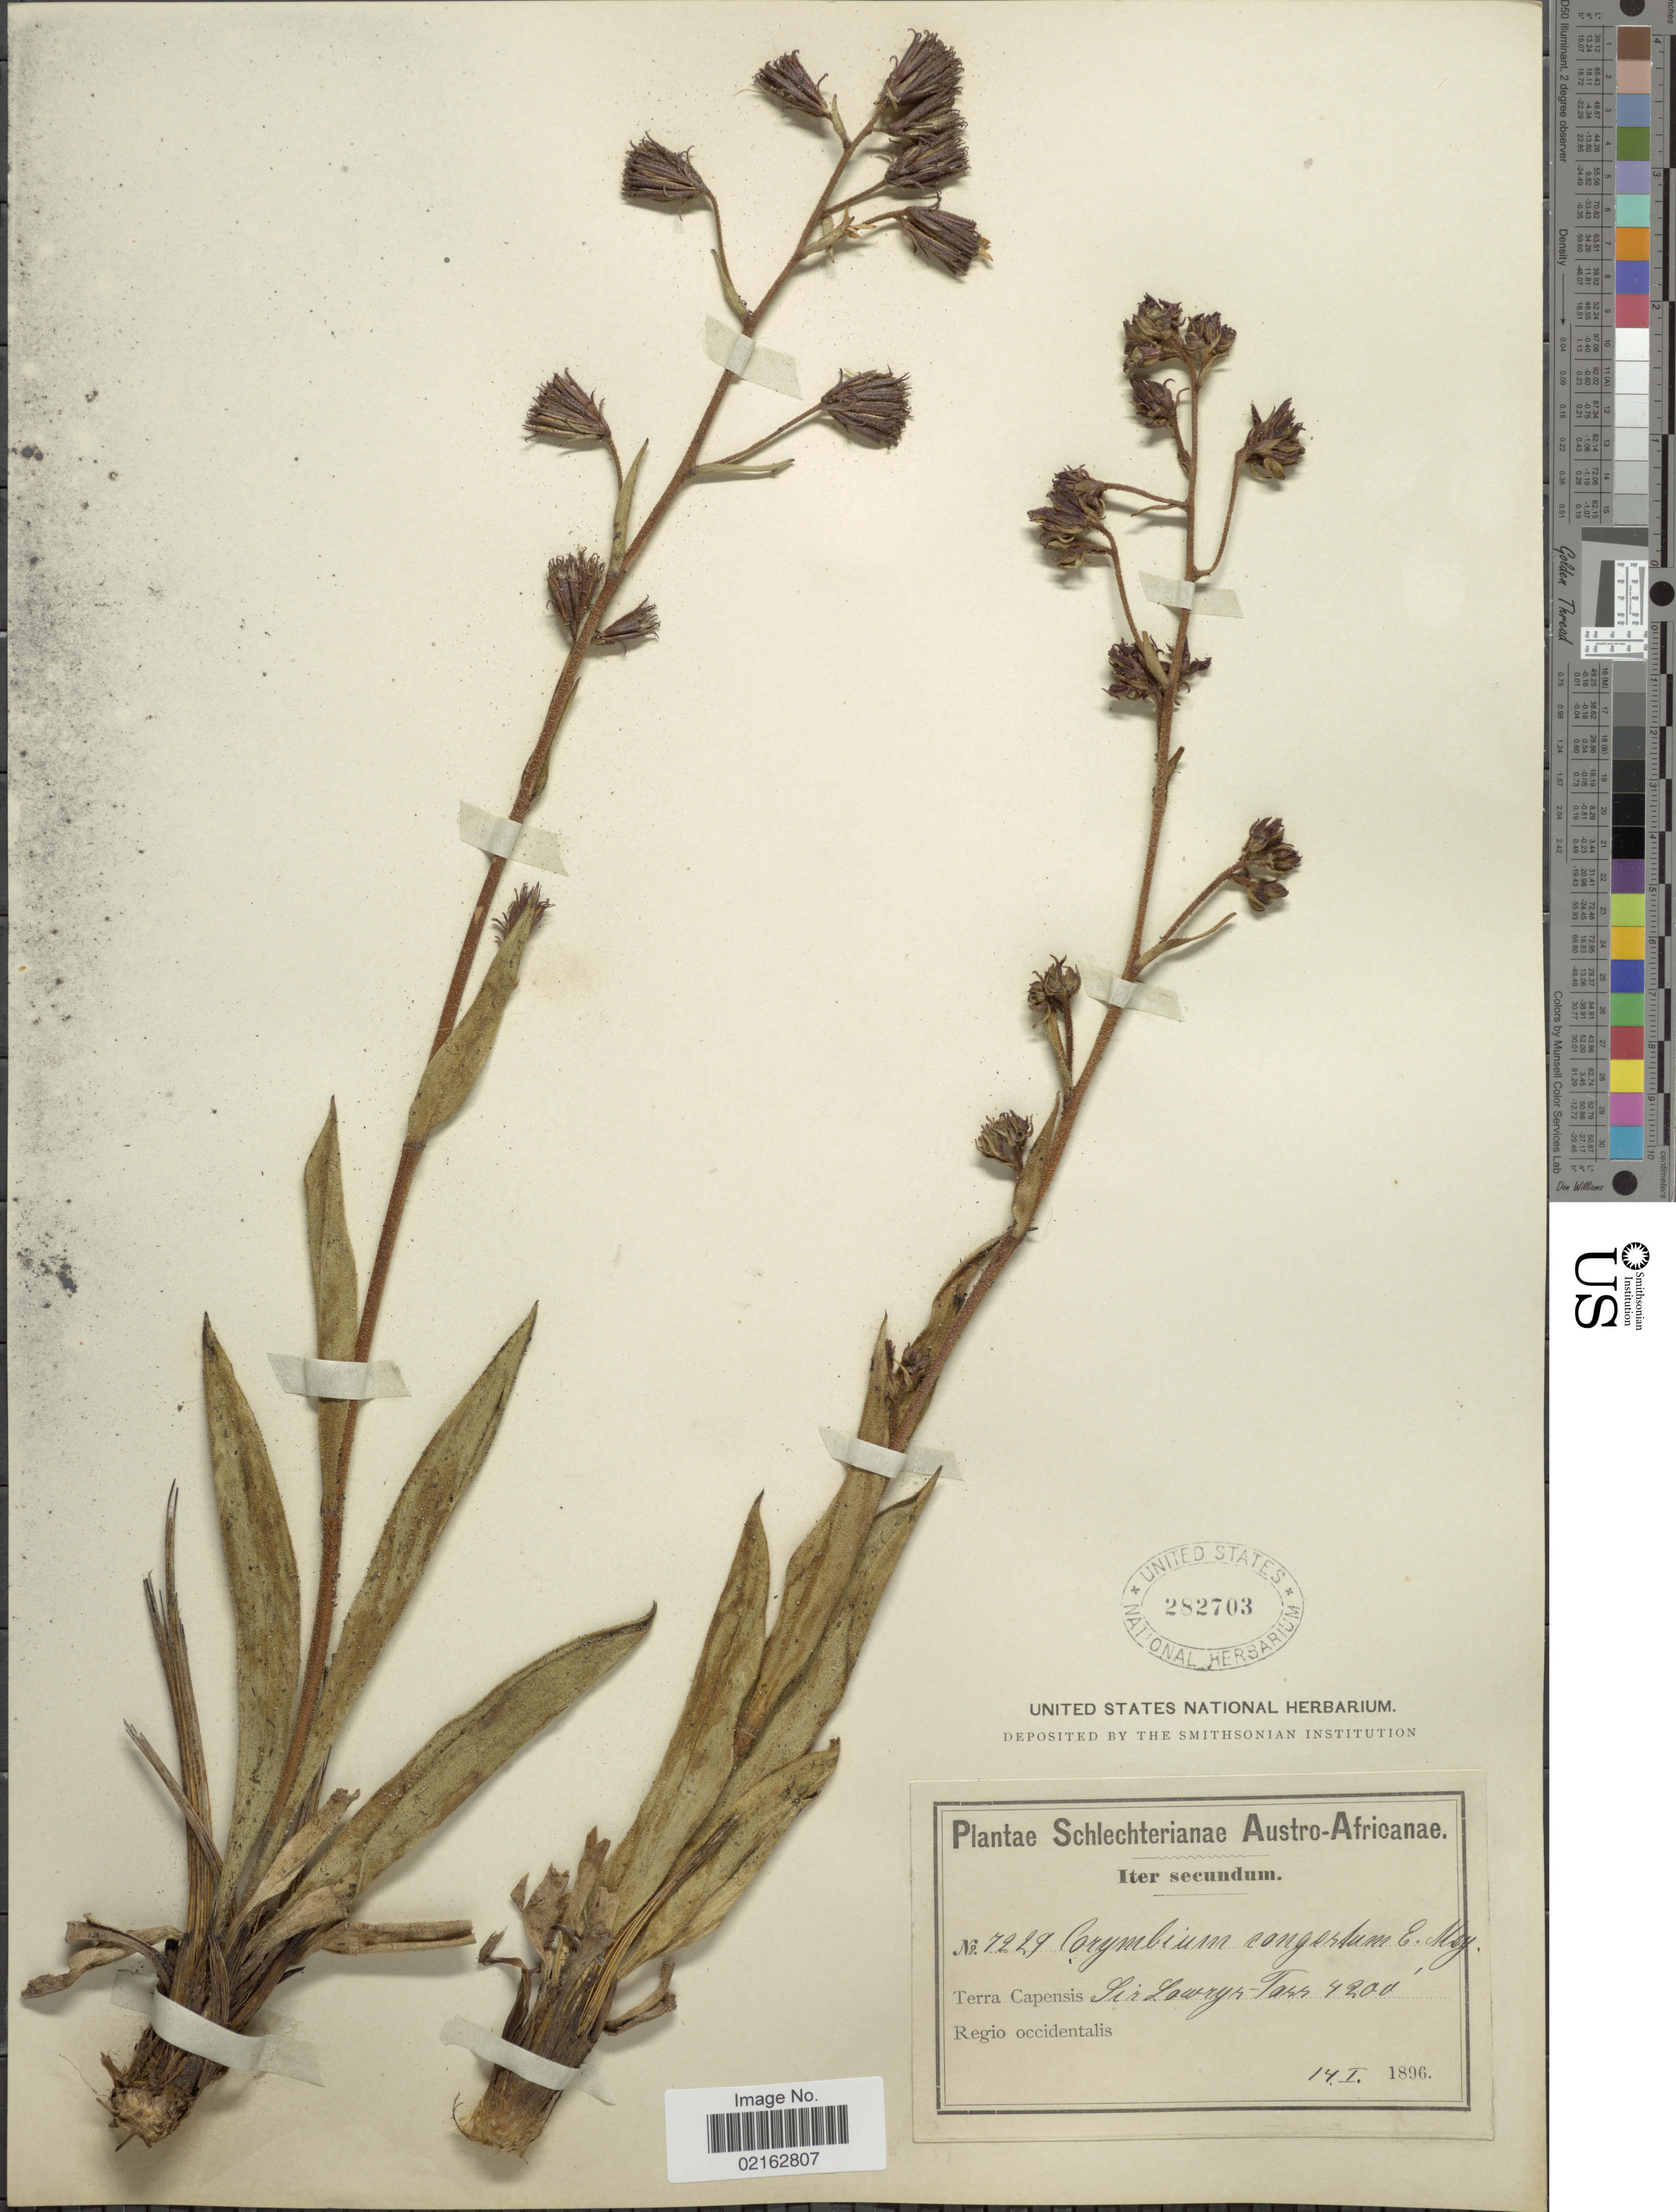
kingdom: Plantae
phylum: Tracheophyta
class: Magnoliopsida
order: Asterales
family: Asteraceae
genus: Corymbium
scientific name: Corymbium congestum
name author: E. Mey. ex DC.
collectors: Schlechter, --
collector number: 7229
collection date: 1896-01-14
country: South Africa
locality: Terra Capensis, Sir Lowry's Pass.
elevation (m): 1280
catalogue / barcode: US 282703